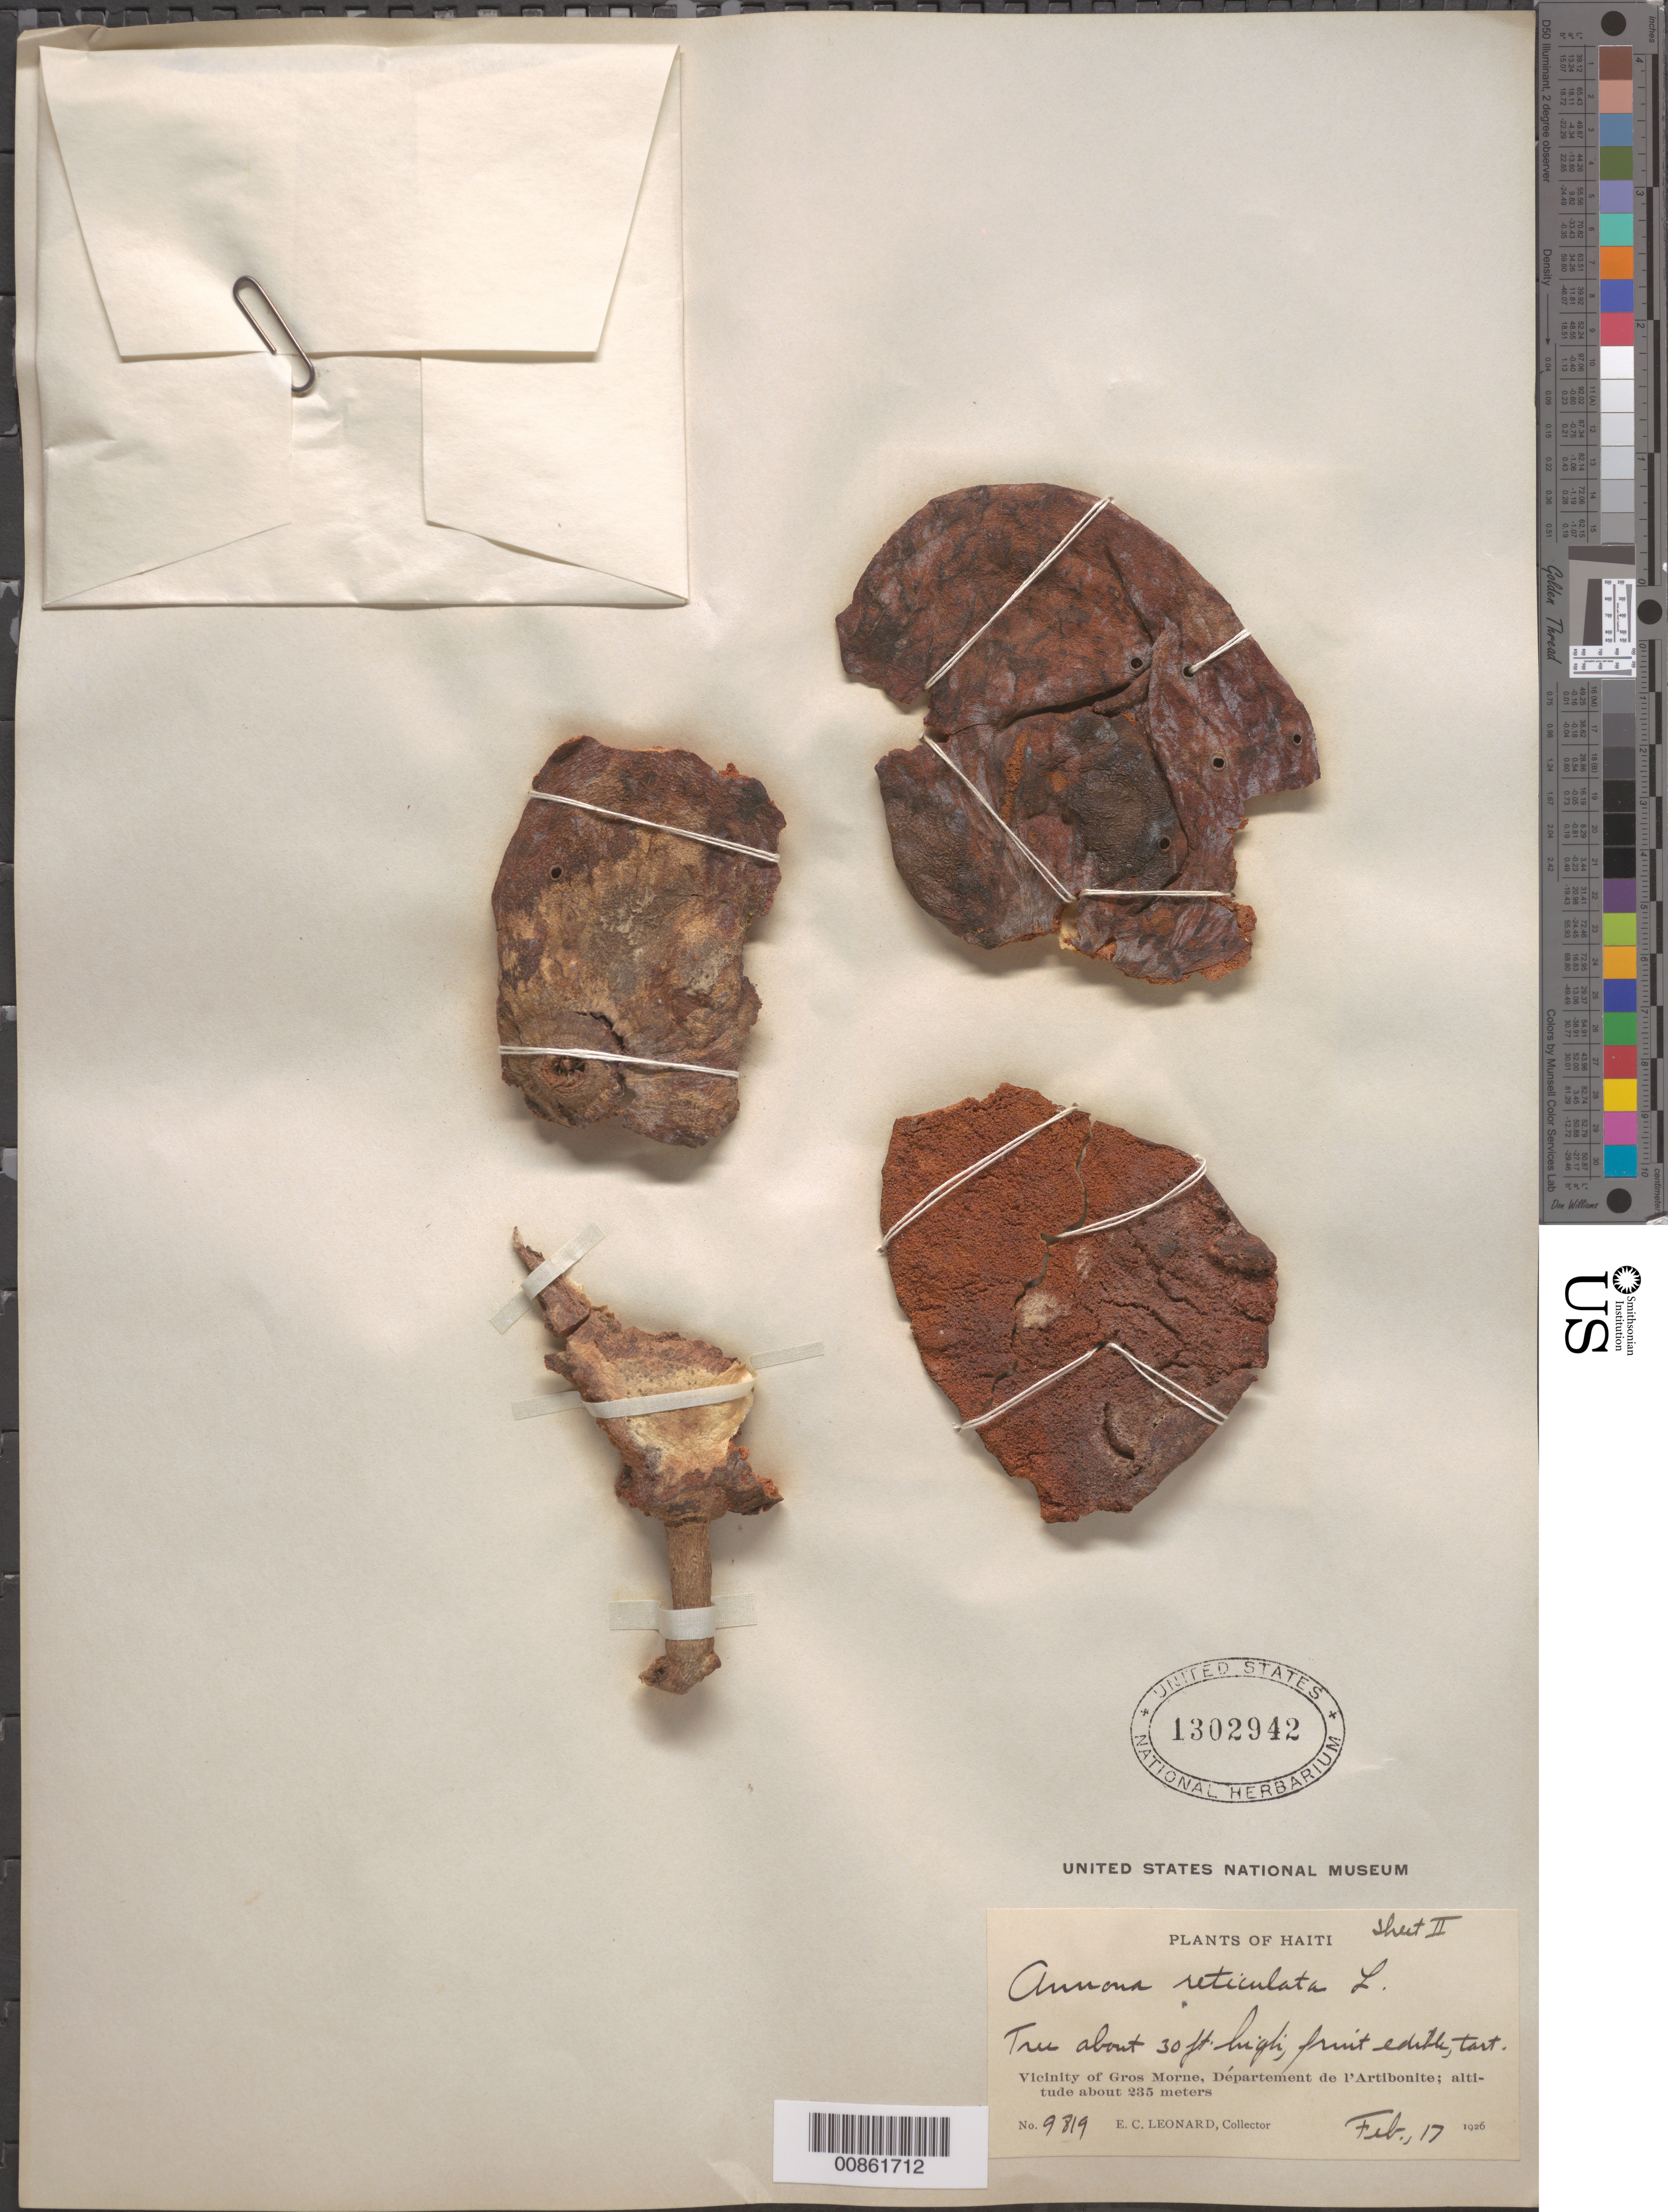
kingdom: Plantae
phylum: Tracheophyta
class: Magnoliopsida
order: Magnoliales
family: Annonaceae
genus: Annona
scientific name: Annona reticulata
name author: L.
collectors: E. C. Leonard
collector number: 9819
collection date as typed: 17 Feb 1926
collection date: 1926-02-17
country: Haiti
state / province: Artibonite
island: Hispaniola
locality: Vicinity of Gros Morne.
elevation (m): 235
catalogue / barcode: US 1302942